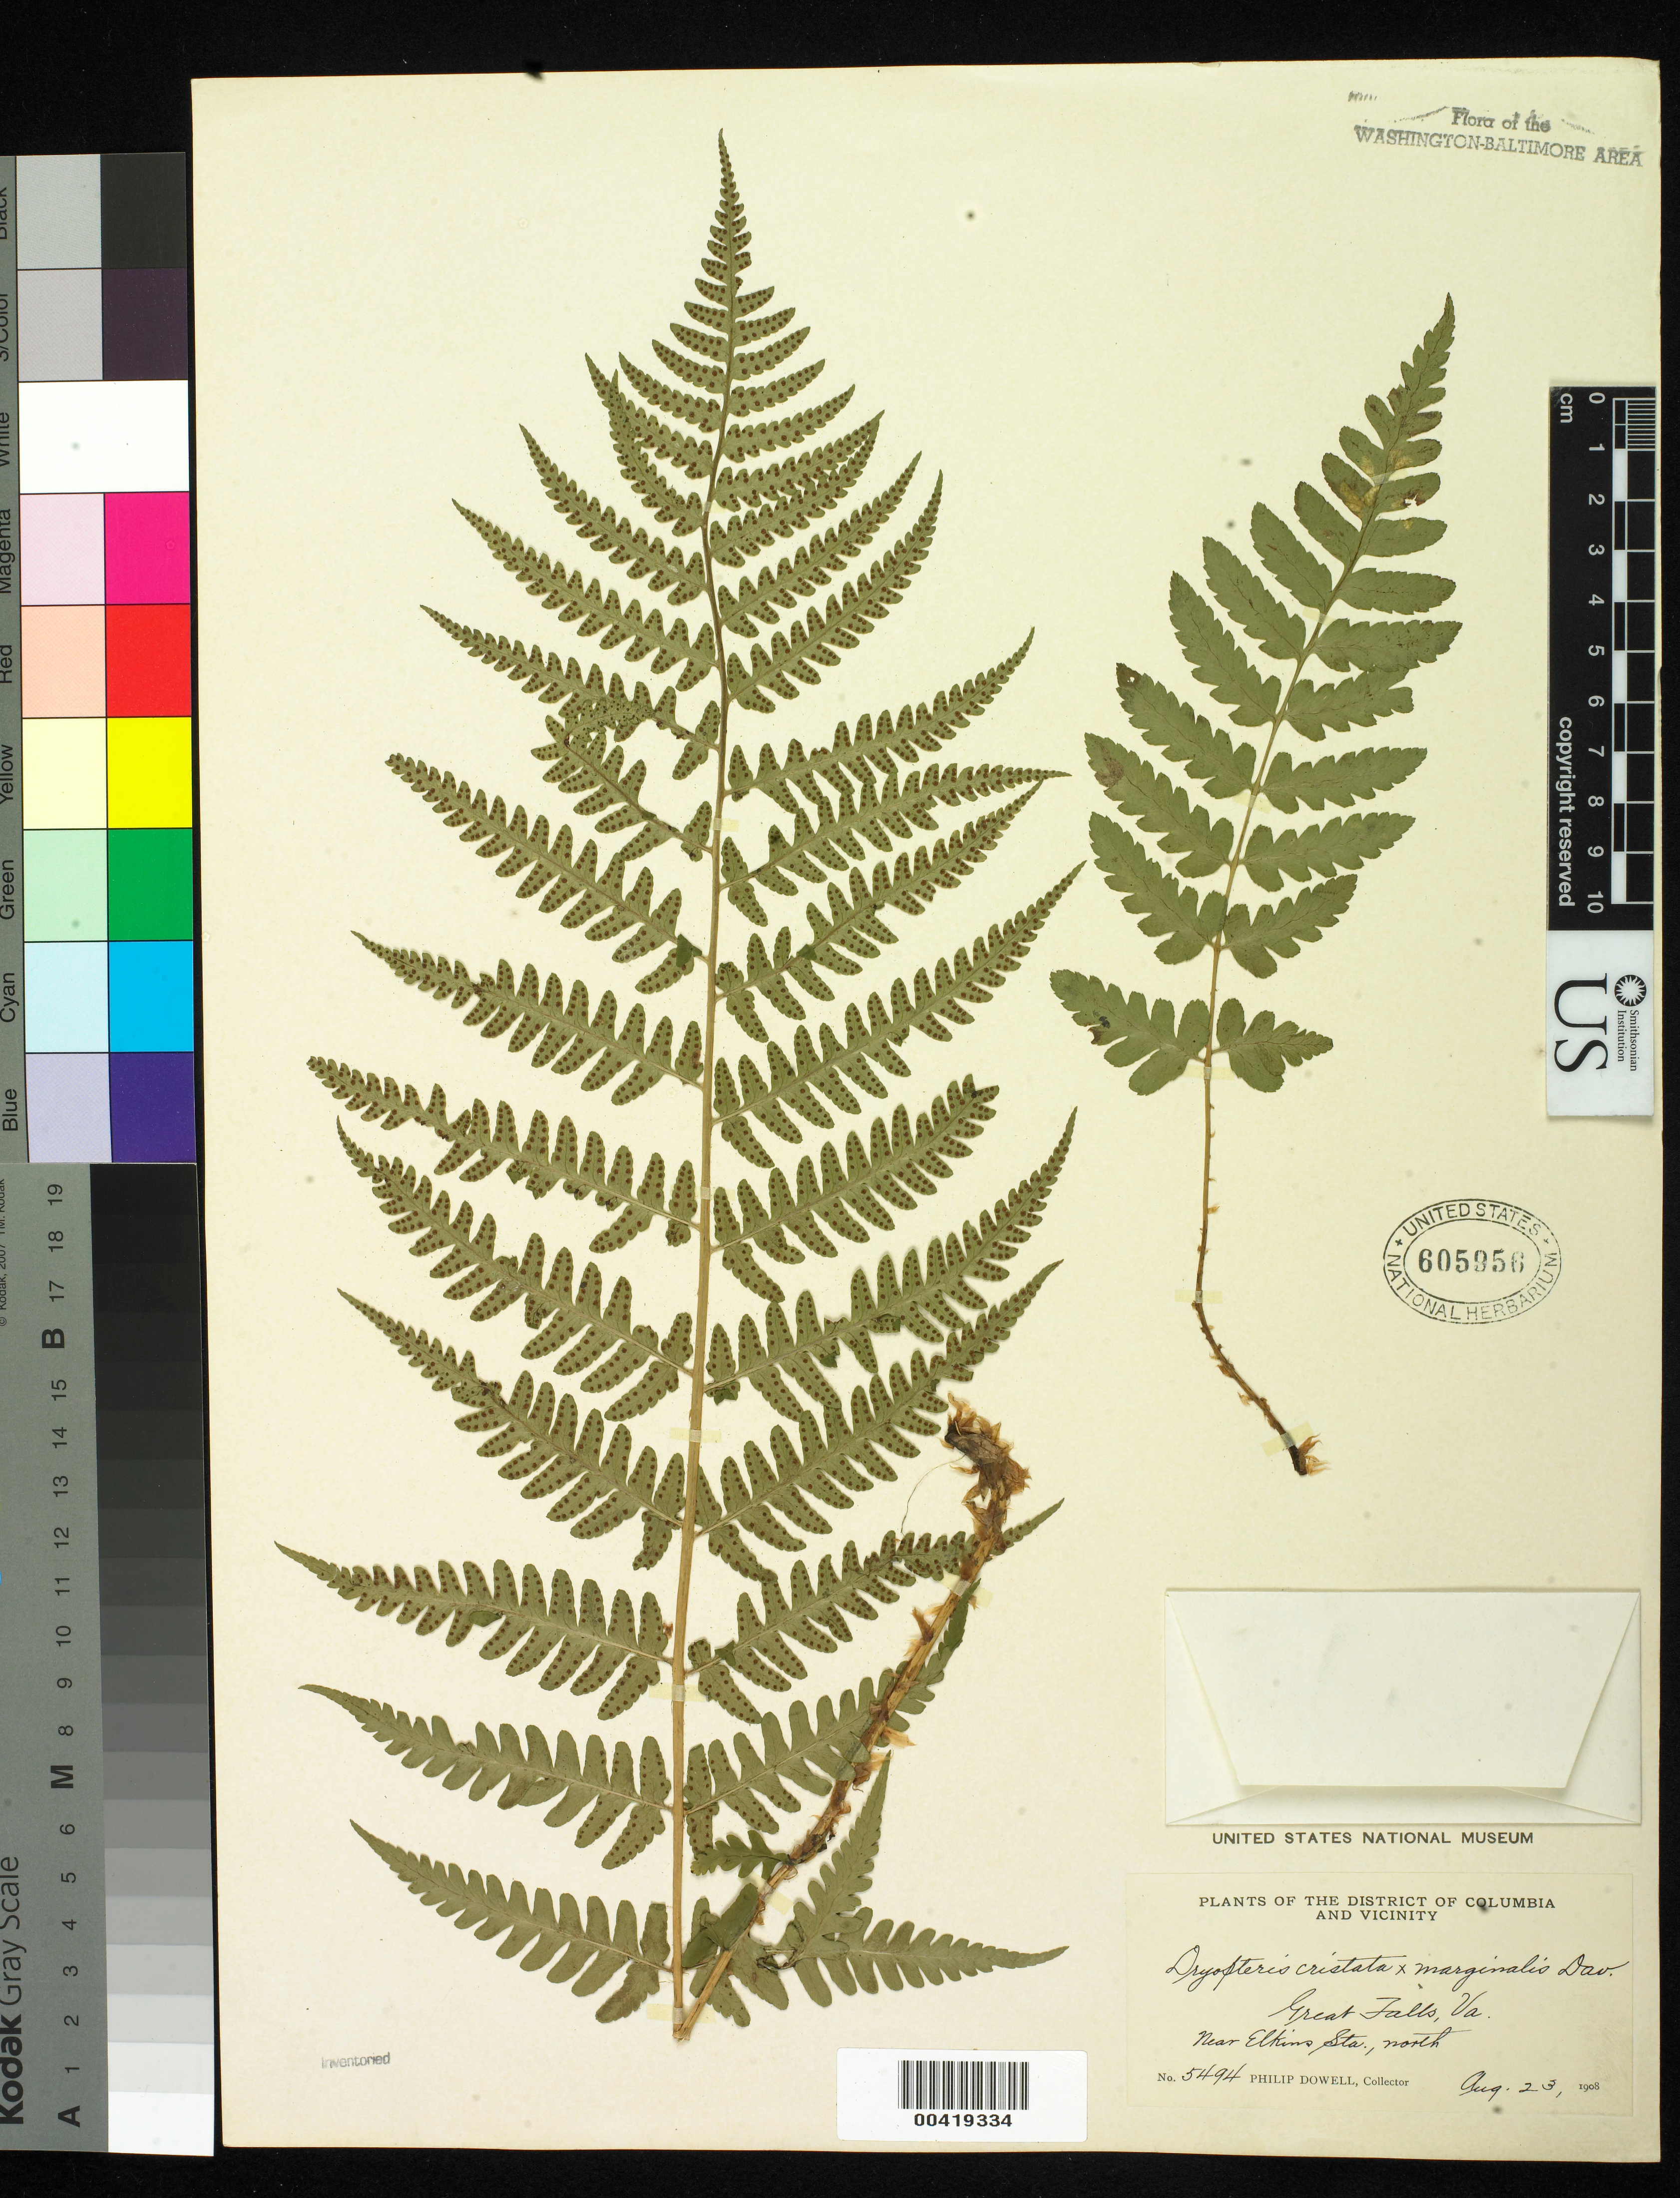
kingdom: Plantae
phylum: Tracheophyta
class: Polypodiopsida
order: Polypodiales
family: Dryopteridaceae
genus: Dryopteris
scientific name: Dryopteris cristata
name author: (L.) A. Gray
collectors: P. Dowell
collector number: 5494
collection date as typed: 23 Aug 1908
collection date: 1908-08-23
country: United States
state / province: Virginia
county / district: Fairfax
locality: Great Falls, N of Elkins Station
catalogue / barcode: US 605956